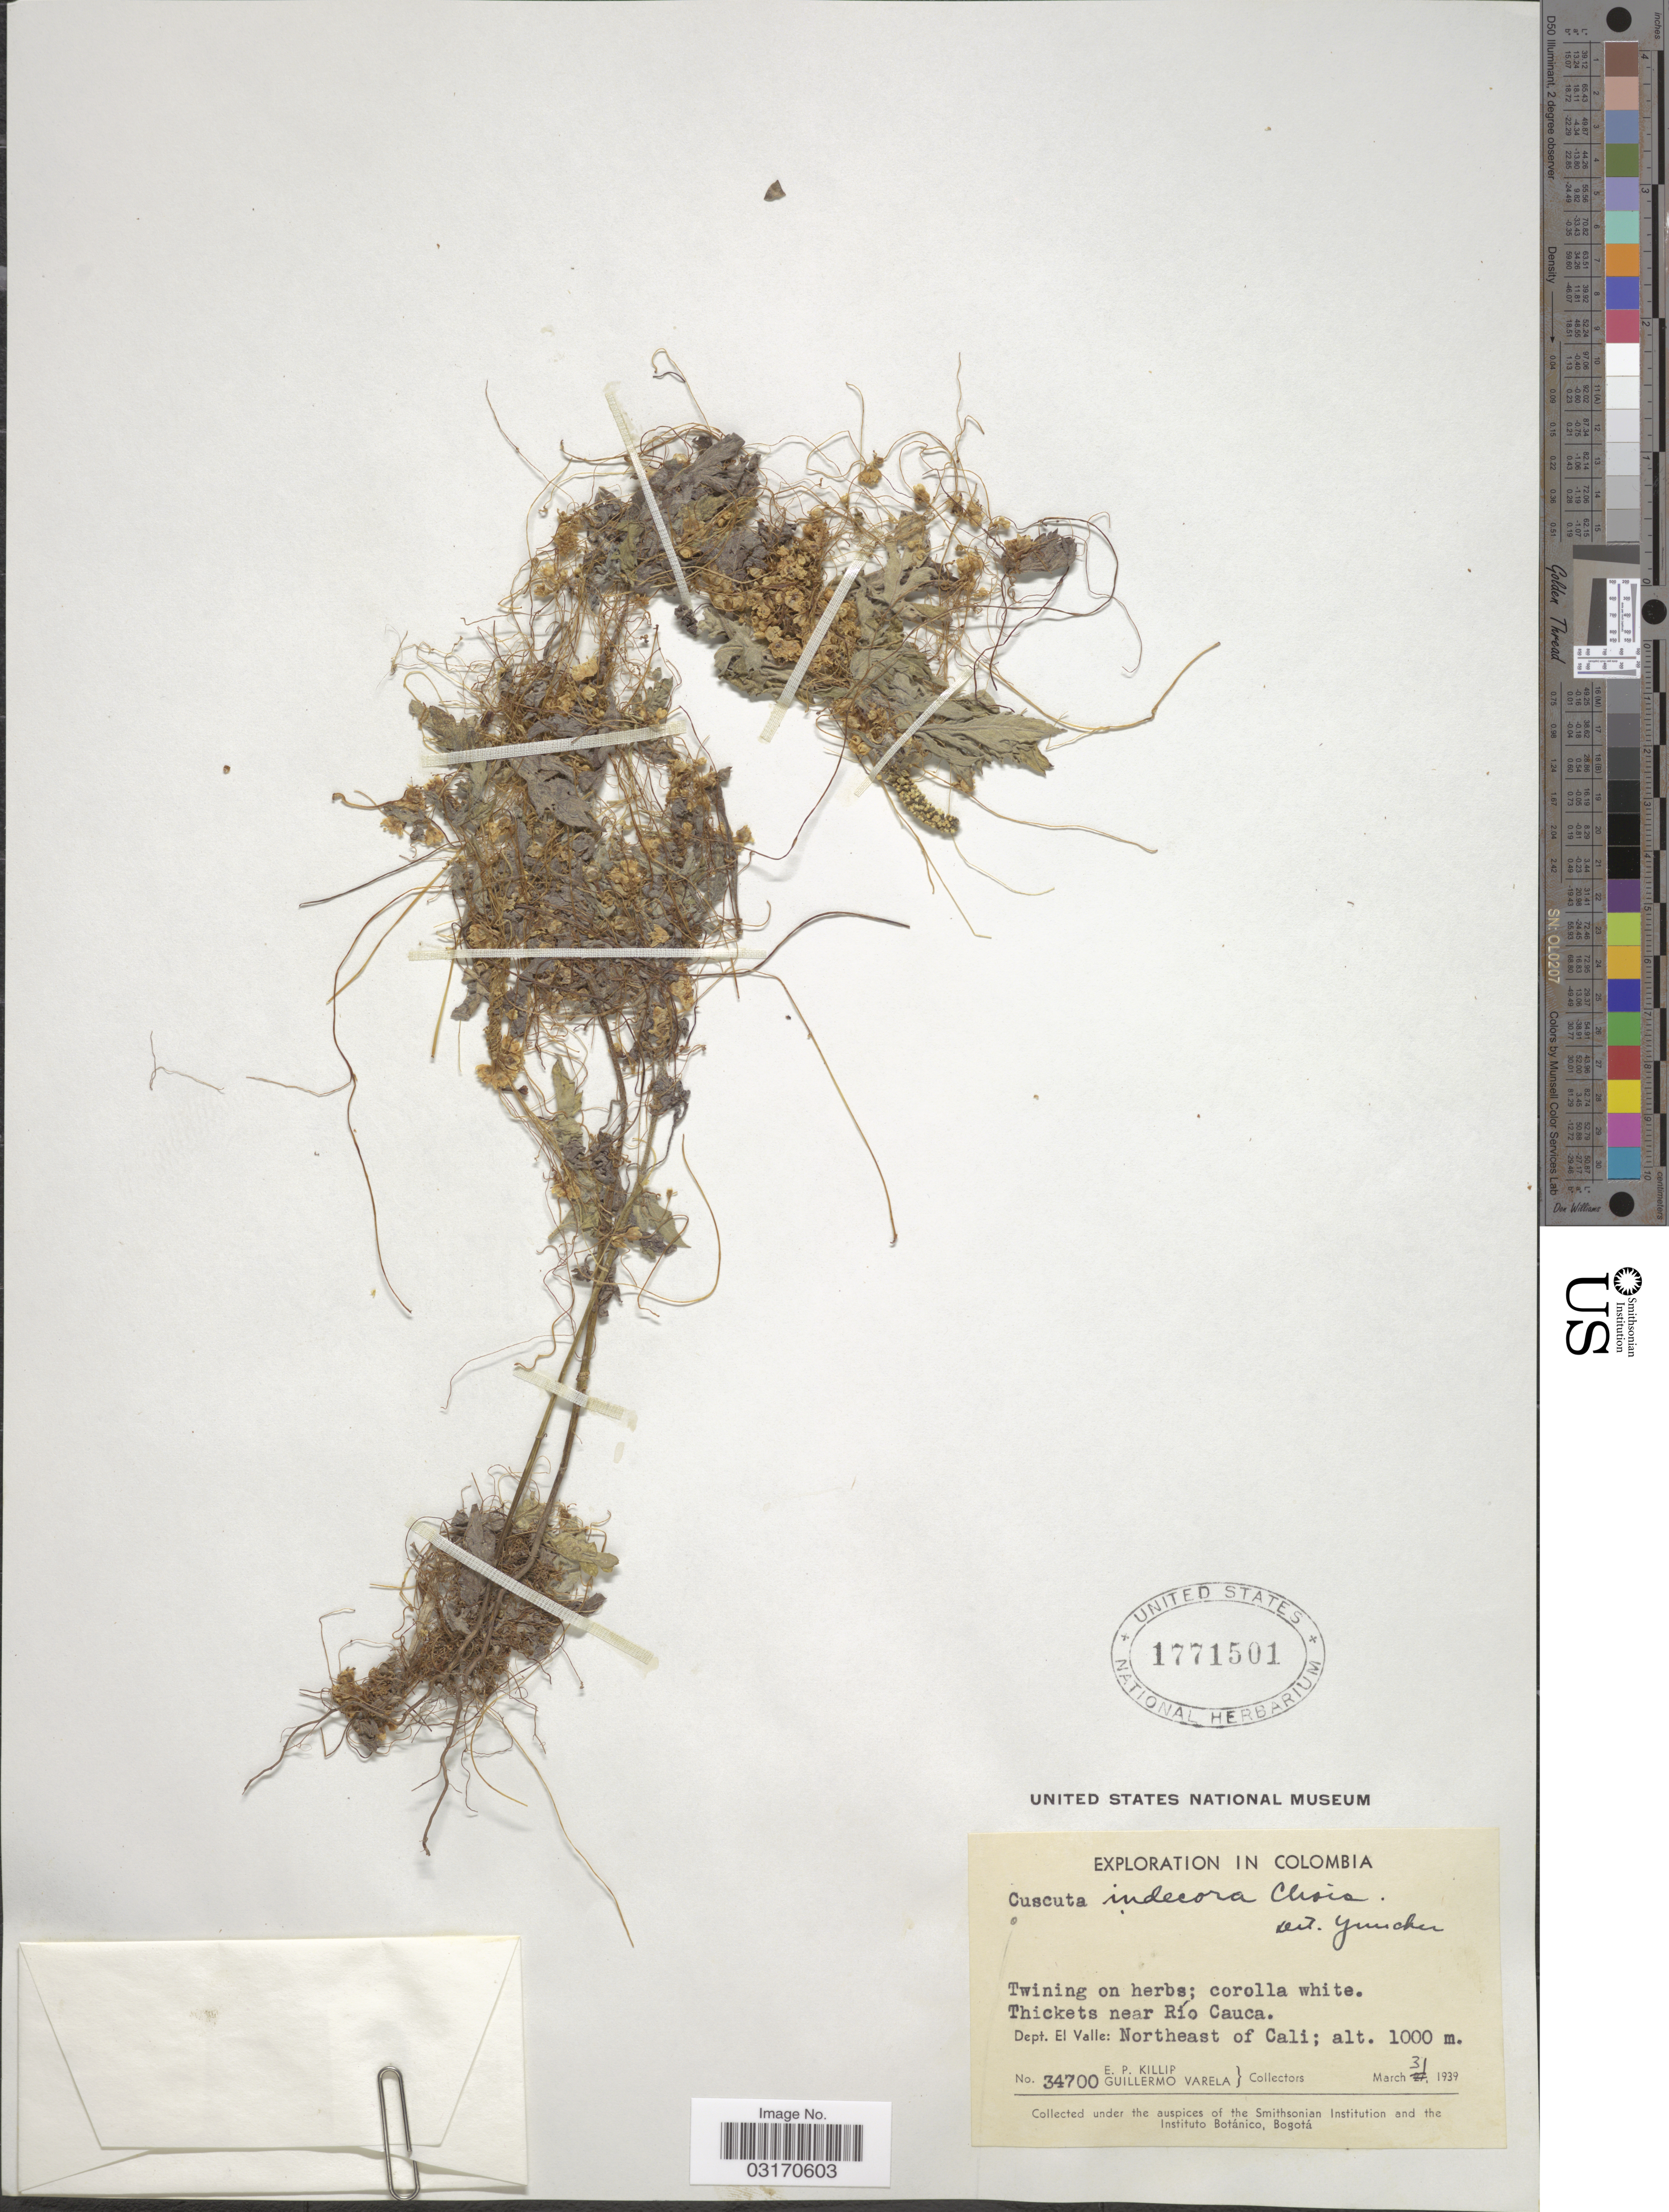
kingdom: Plantae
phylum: Tracheophyta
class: Magnoliopsida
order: Solanales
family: Convolvulaceae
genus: Cuscuta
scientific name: Cuscuta indecora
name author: Choisy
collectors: E. P. Killip & G. Varela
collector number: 34700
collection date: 1939-03-31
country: Colombia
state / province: Valle del Cauca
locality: Thickets near Río Cauca. Dept. El Valle: Northeast of Cali.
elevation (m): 1000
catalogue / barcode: US 1771501